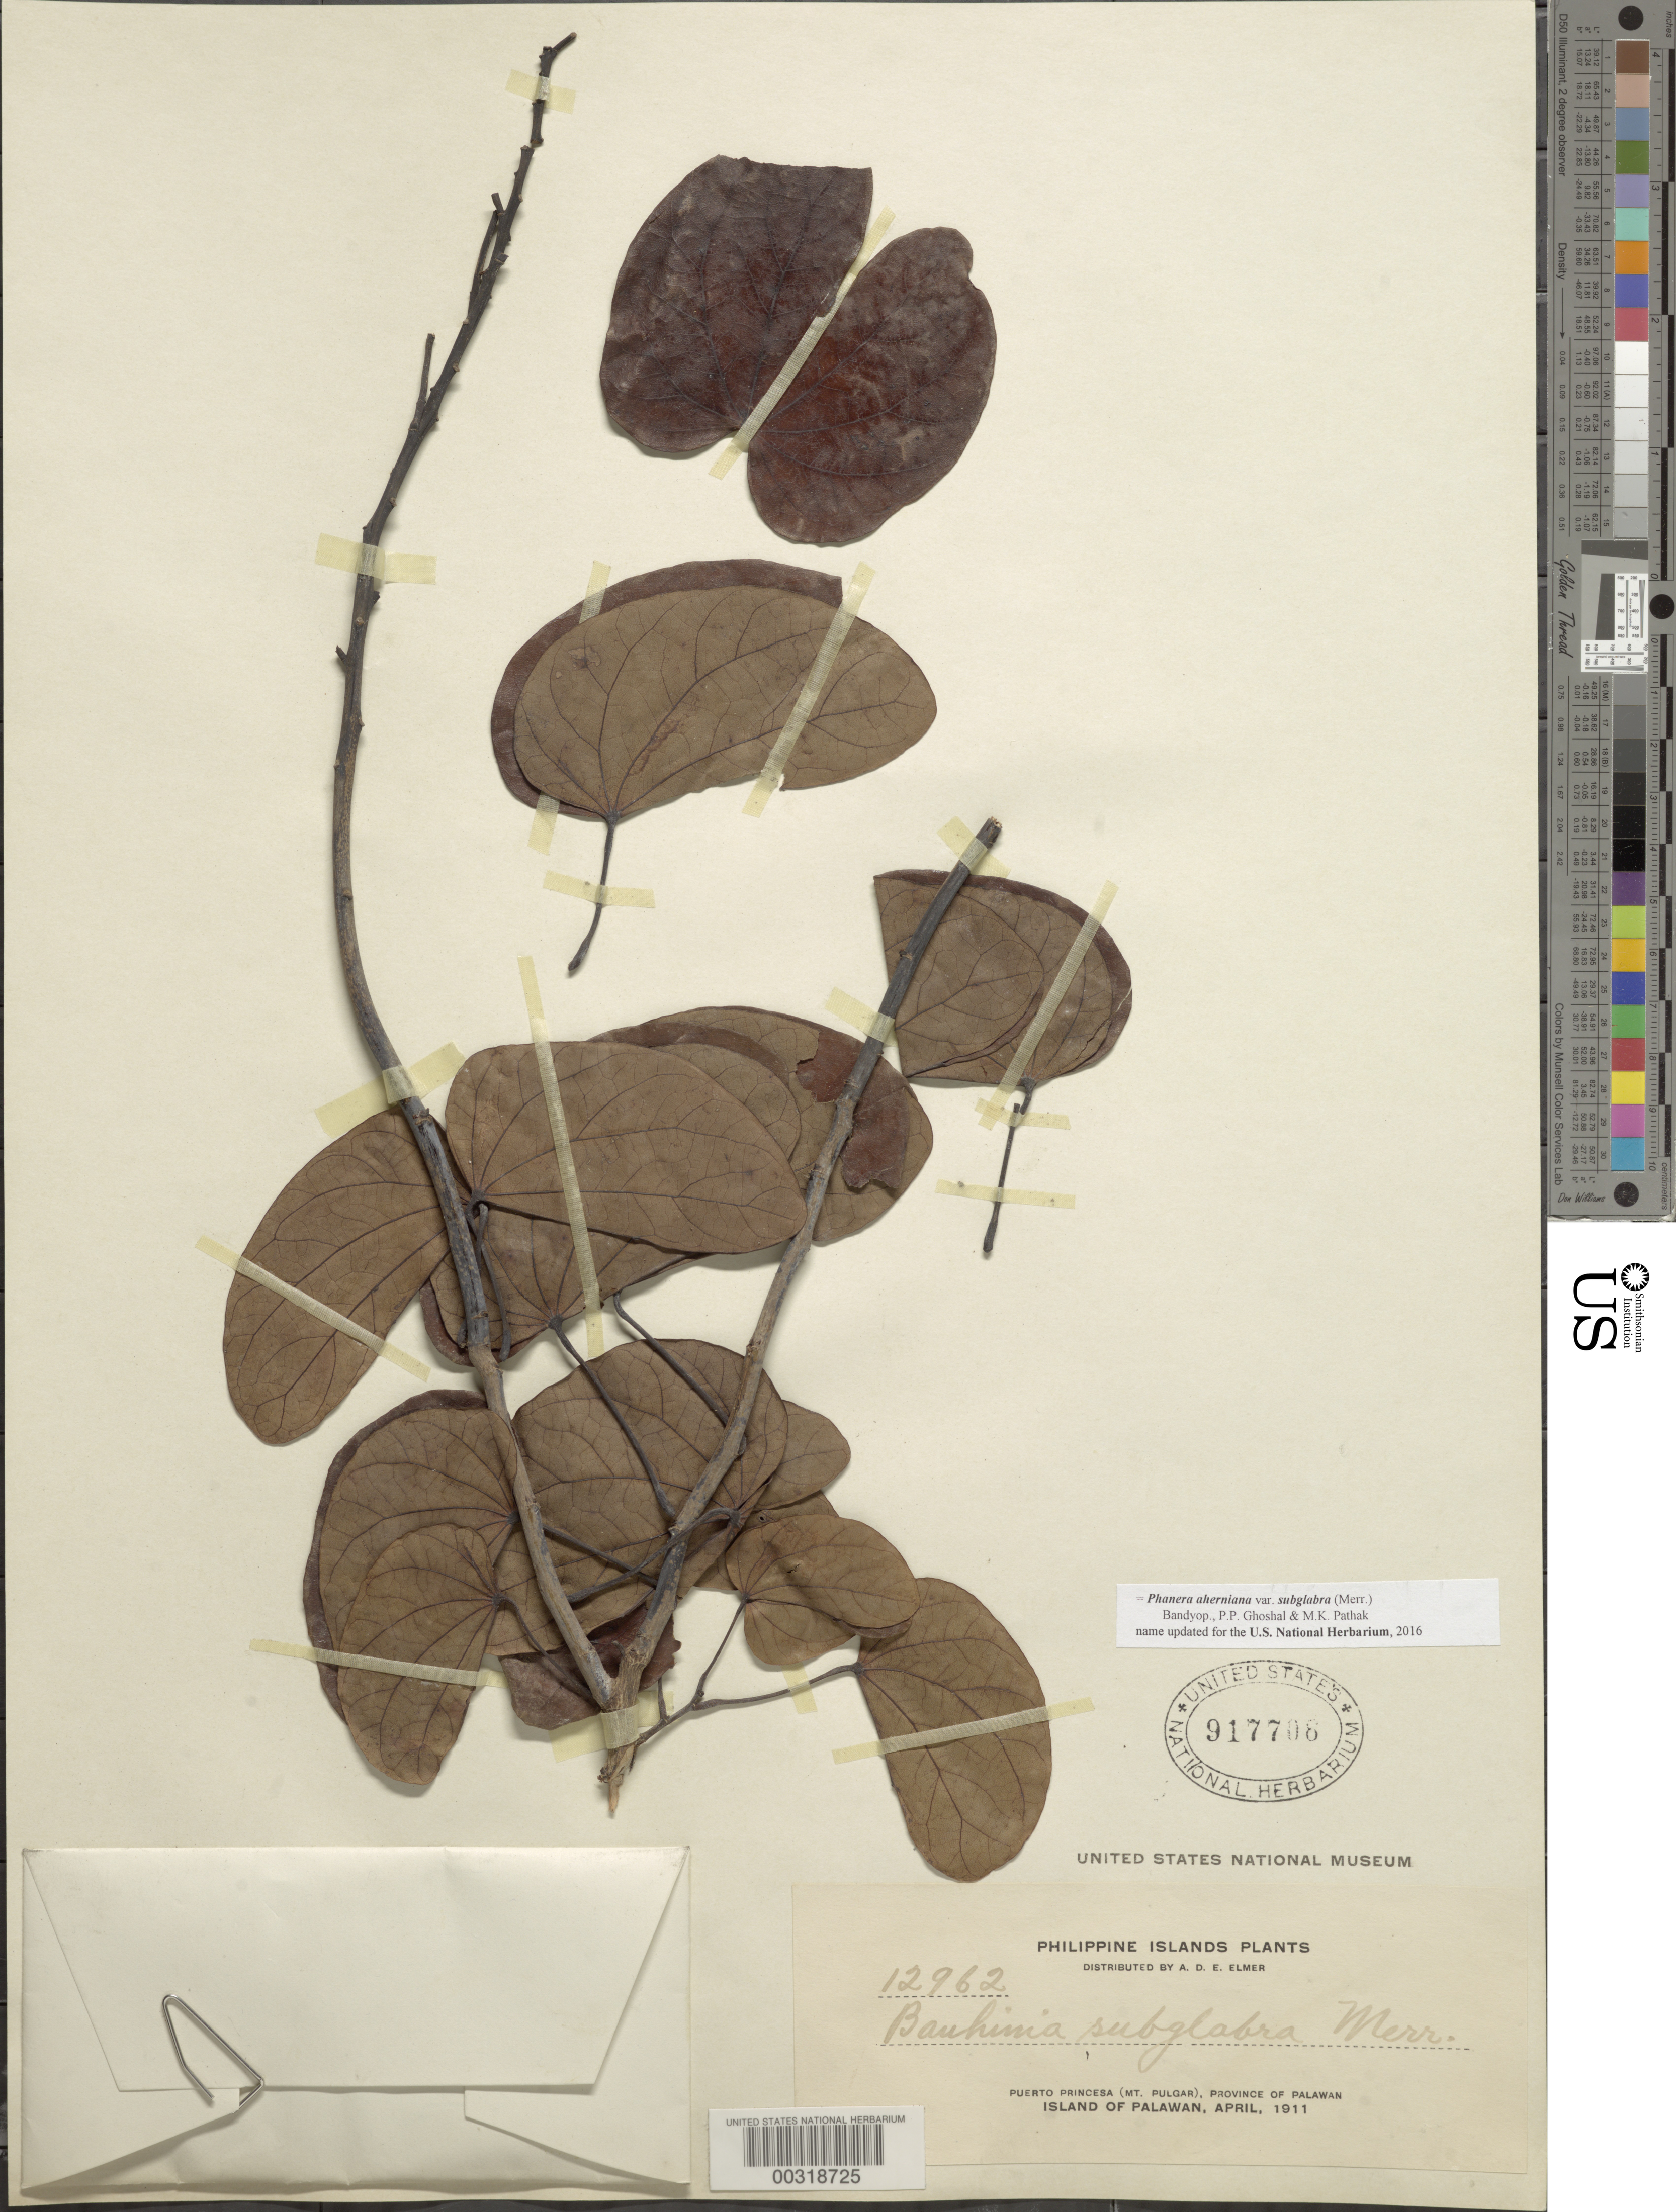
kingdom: Plantae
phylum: Tracheophyta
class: Magnoliopsida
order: Fabales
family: Fabaceae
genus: Phanera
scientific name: Phanera aherniana var. subglabra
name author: (Merr.) Bandyop. et al.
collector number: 12962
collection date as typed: Apr 1911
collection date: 1911-04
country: Philippines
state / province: Mimaropa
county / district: Palawan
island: Palawan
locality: Puerto princesa (mt. pulgar)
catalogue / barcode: US 917708